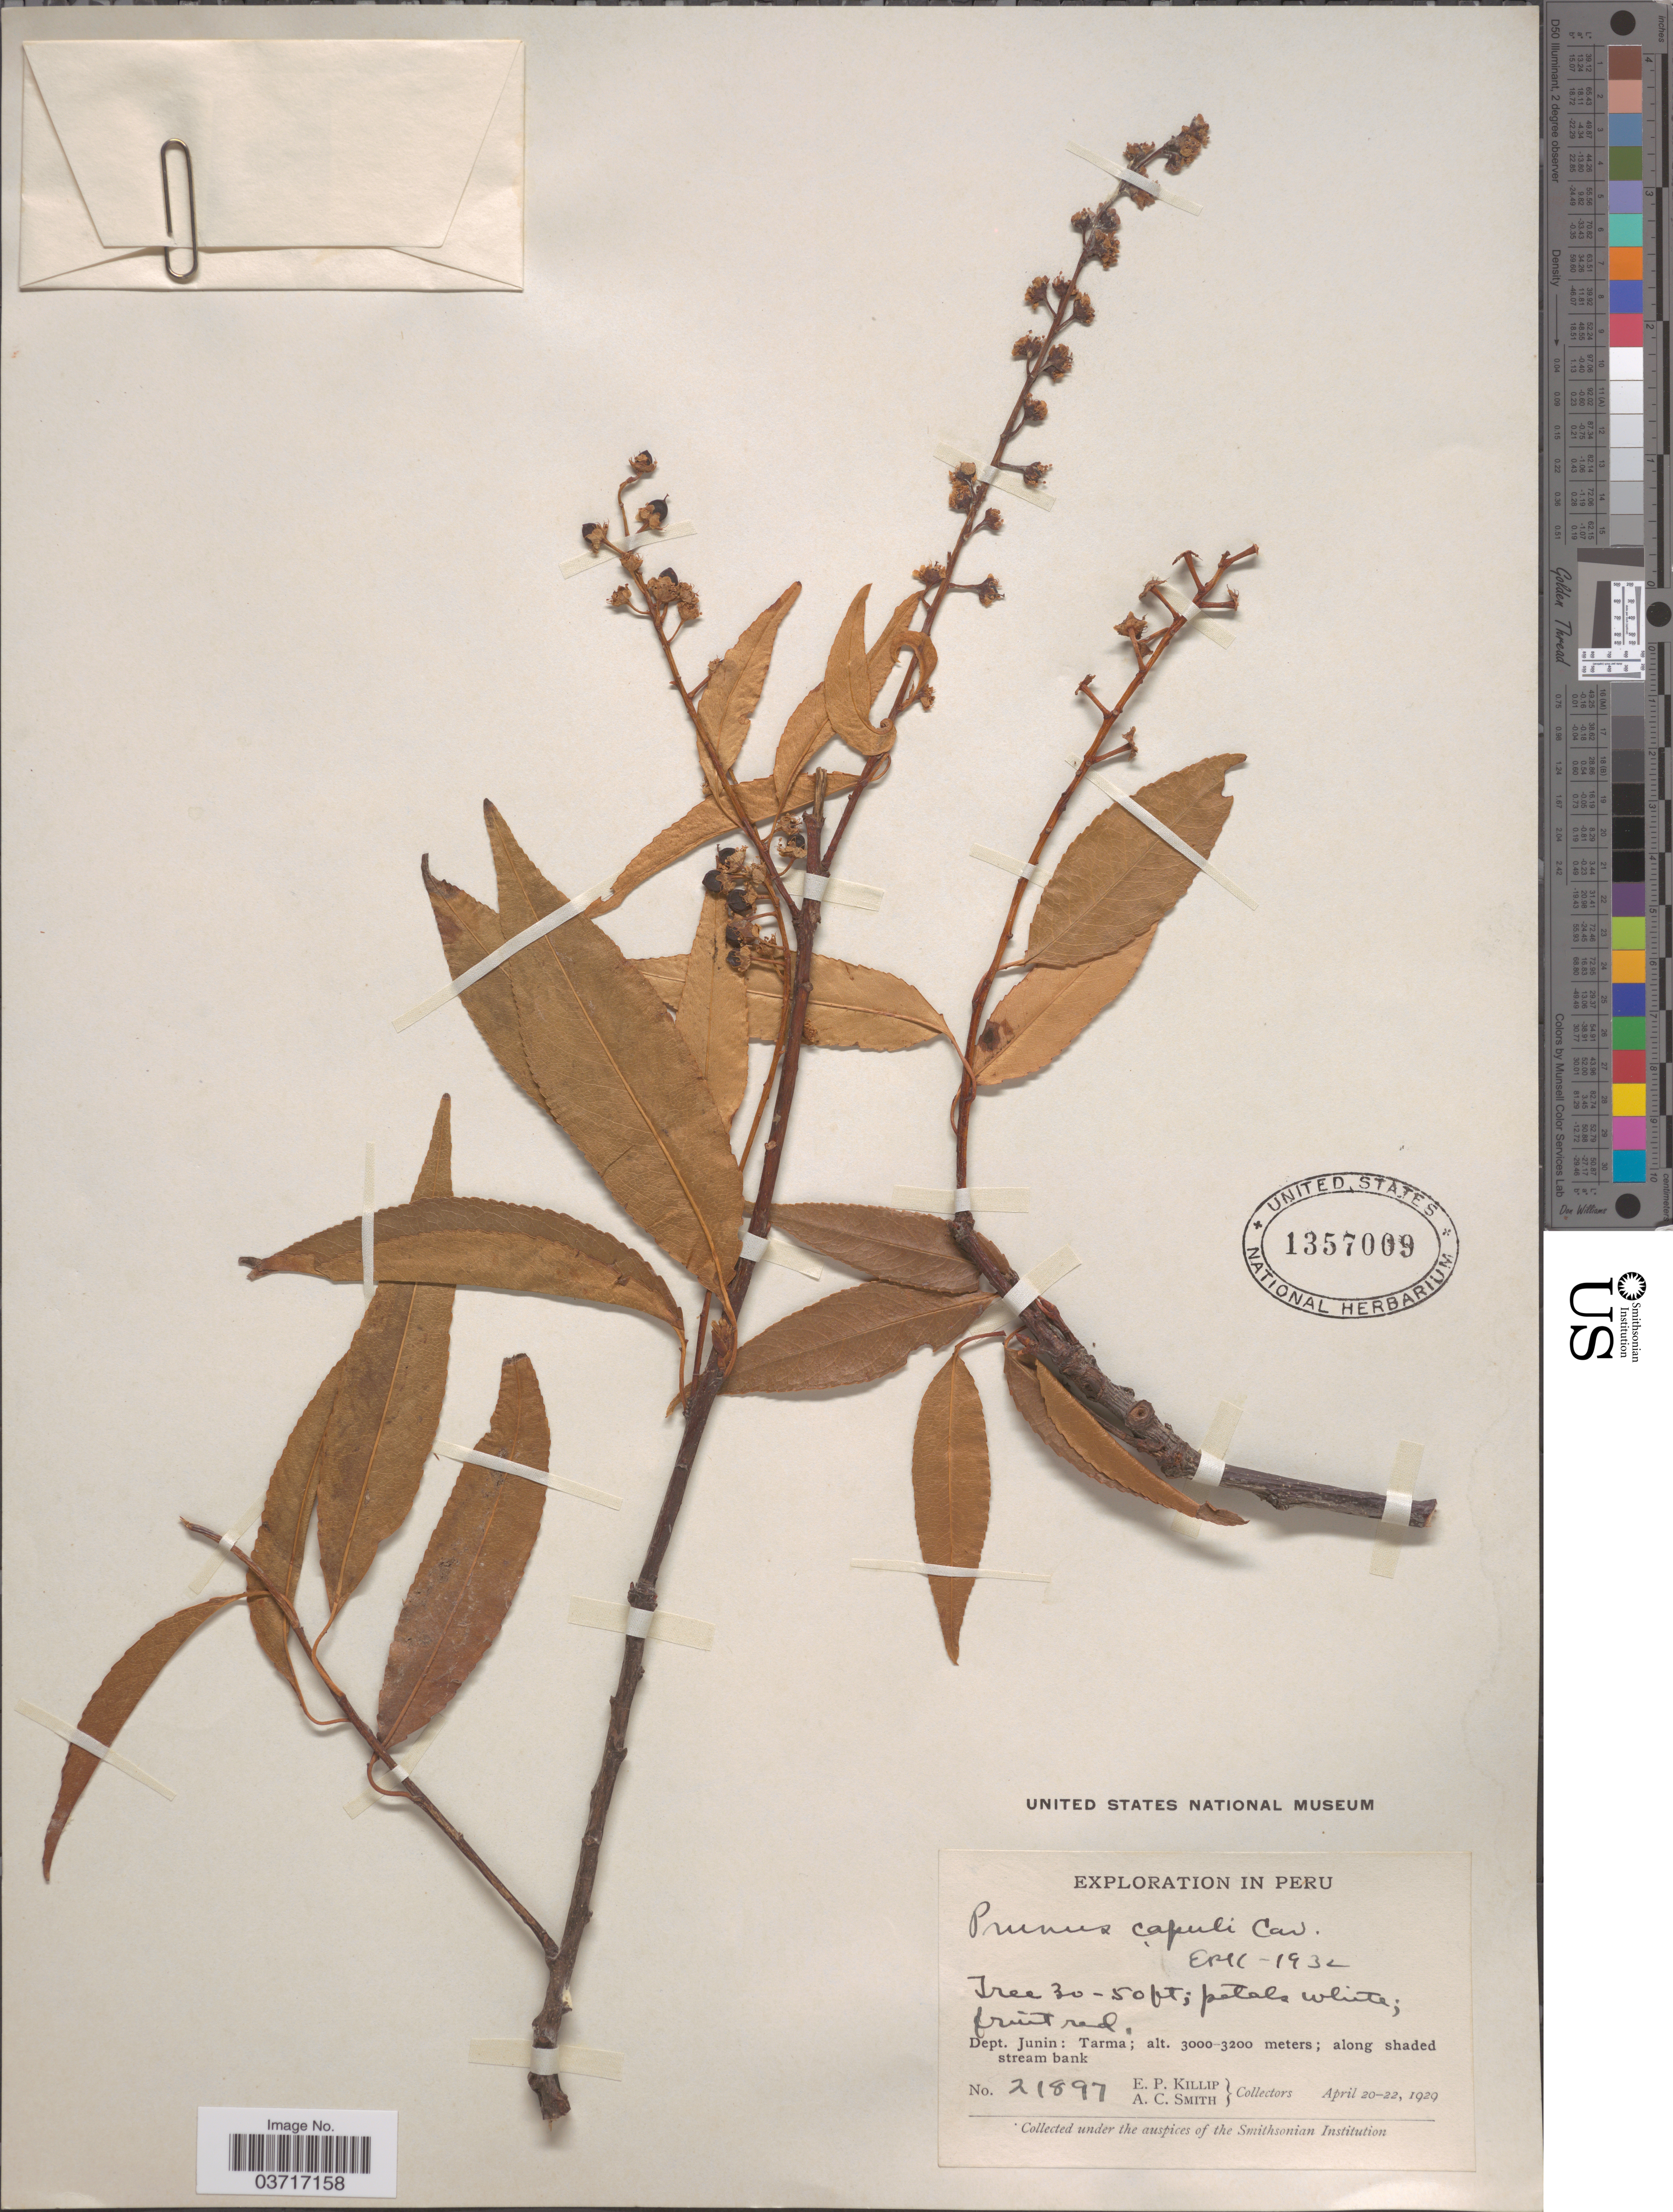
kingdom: Plantae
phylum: Tracheophyta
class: Magnoliopsida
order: Rosales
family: Rosaceae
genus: Prunus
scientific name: Prunus serotina subsp. capuli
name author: (Cav. ex Spreng.) McVaugh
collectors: E. P. Killip & A. C. Smith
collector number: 21897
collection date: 1929-04-20/1929-04-22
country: Peru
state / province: Junín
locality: Dept. Junin: Tarma.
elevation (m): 3000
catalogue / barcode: US 1357009